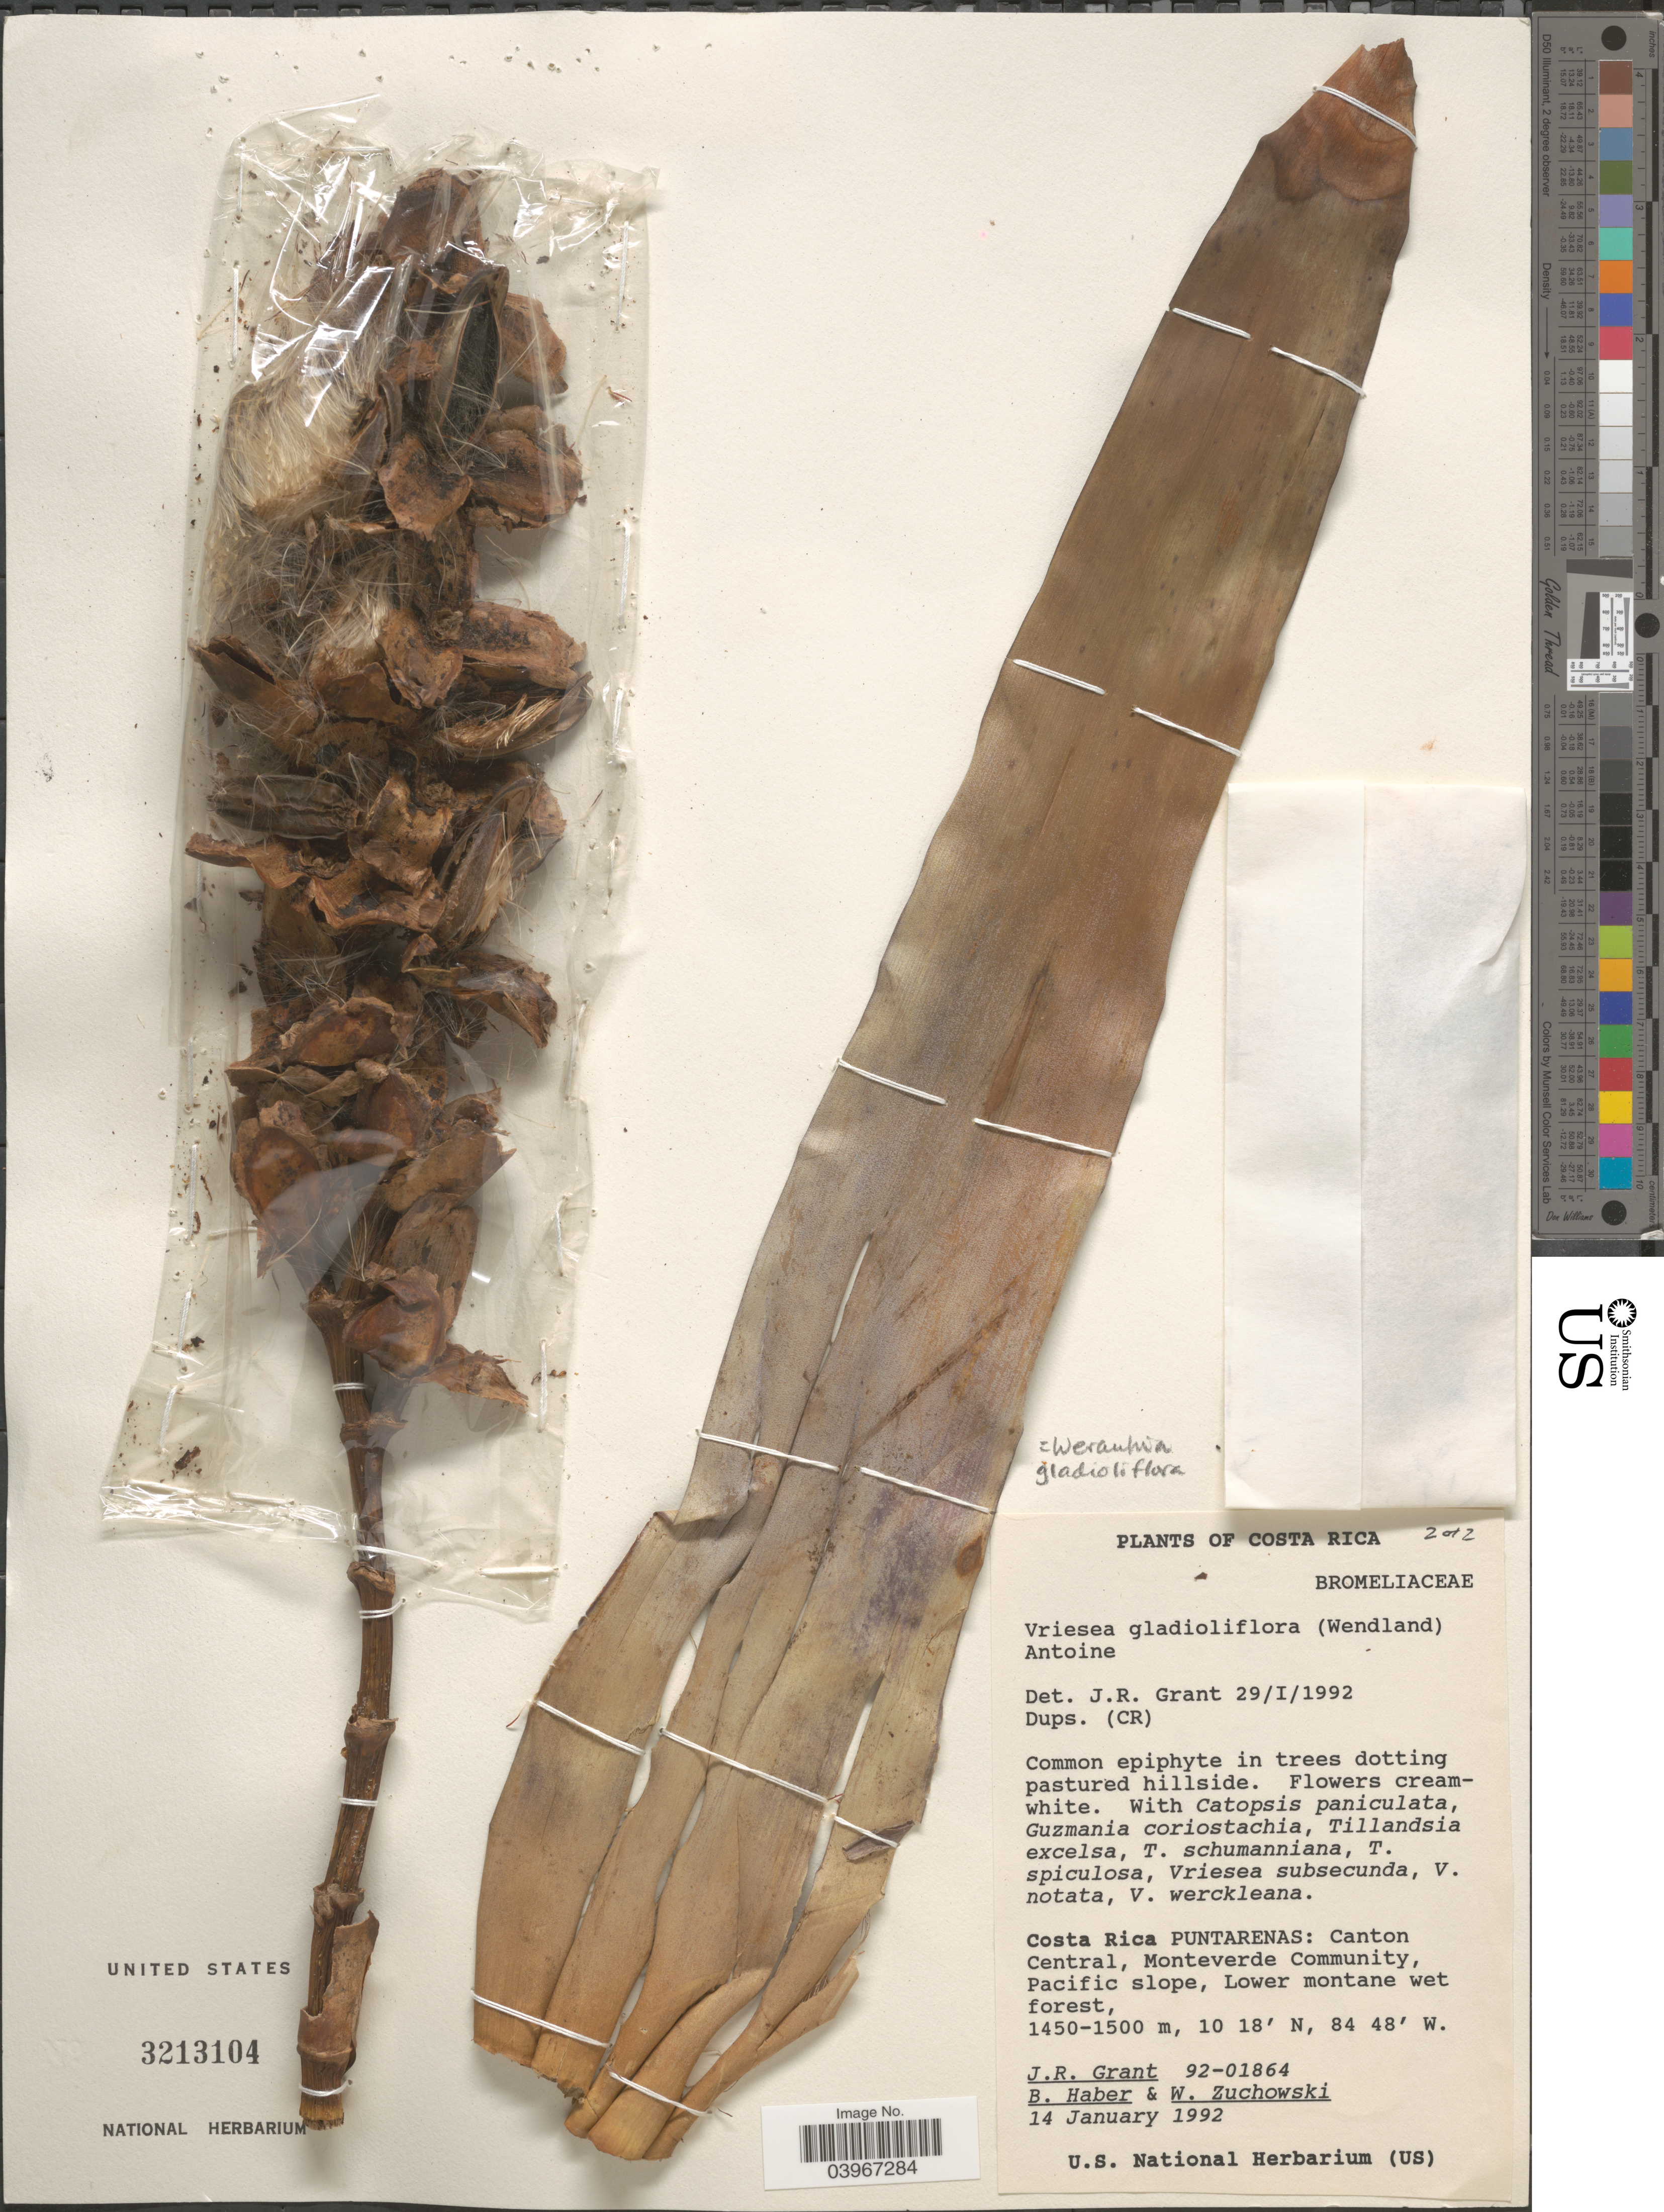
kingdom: Plantae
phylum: Tracheophyta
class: Liliopsida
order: Poales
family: Bromeliaceae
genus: Werauhia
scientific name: Werauhia gladioliflora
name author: (H. Wendl.) J.R. Grant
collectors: J. Grant, B. Haber & W. Zuchowski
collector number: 92-01864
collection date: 1992-01-14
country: Costa Rica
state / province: Puntarenas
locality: Canton Central, Monteverde Community, Pacific slope, Lower montane wet forest.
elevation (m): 1450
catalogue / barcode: US 3213104